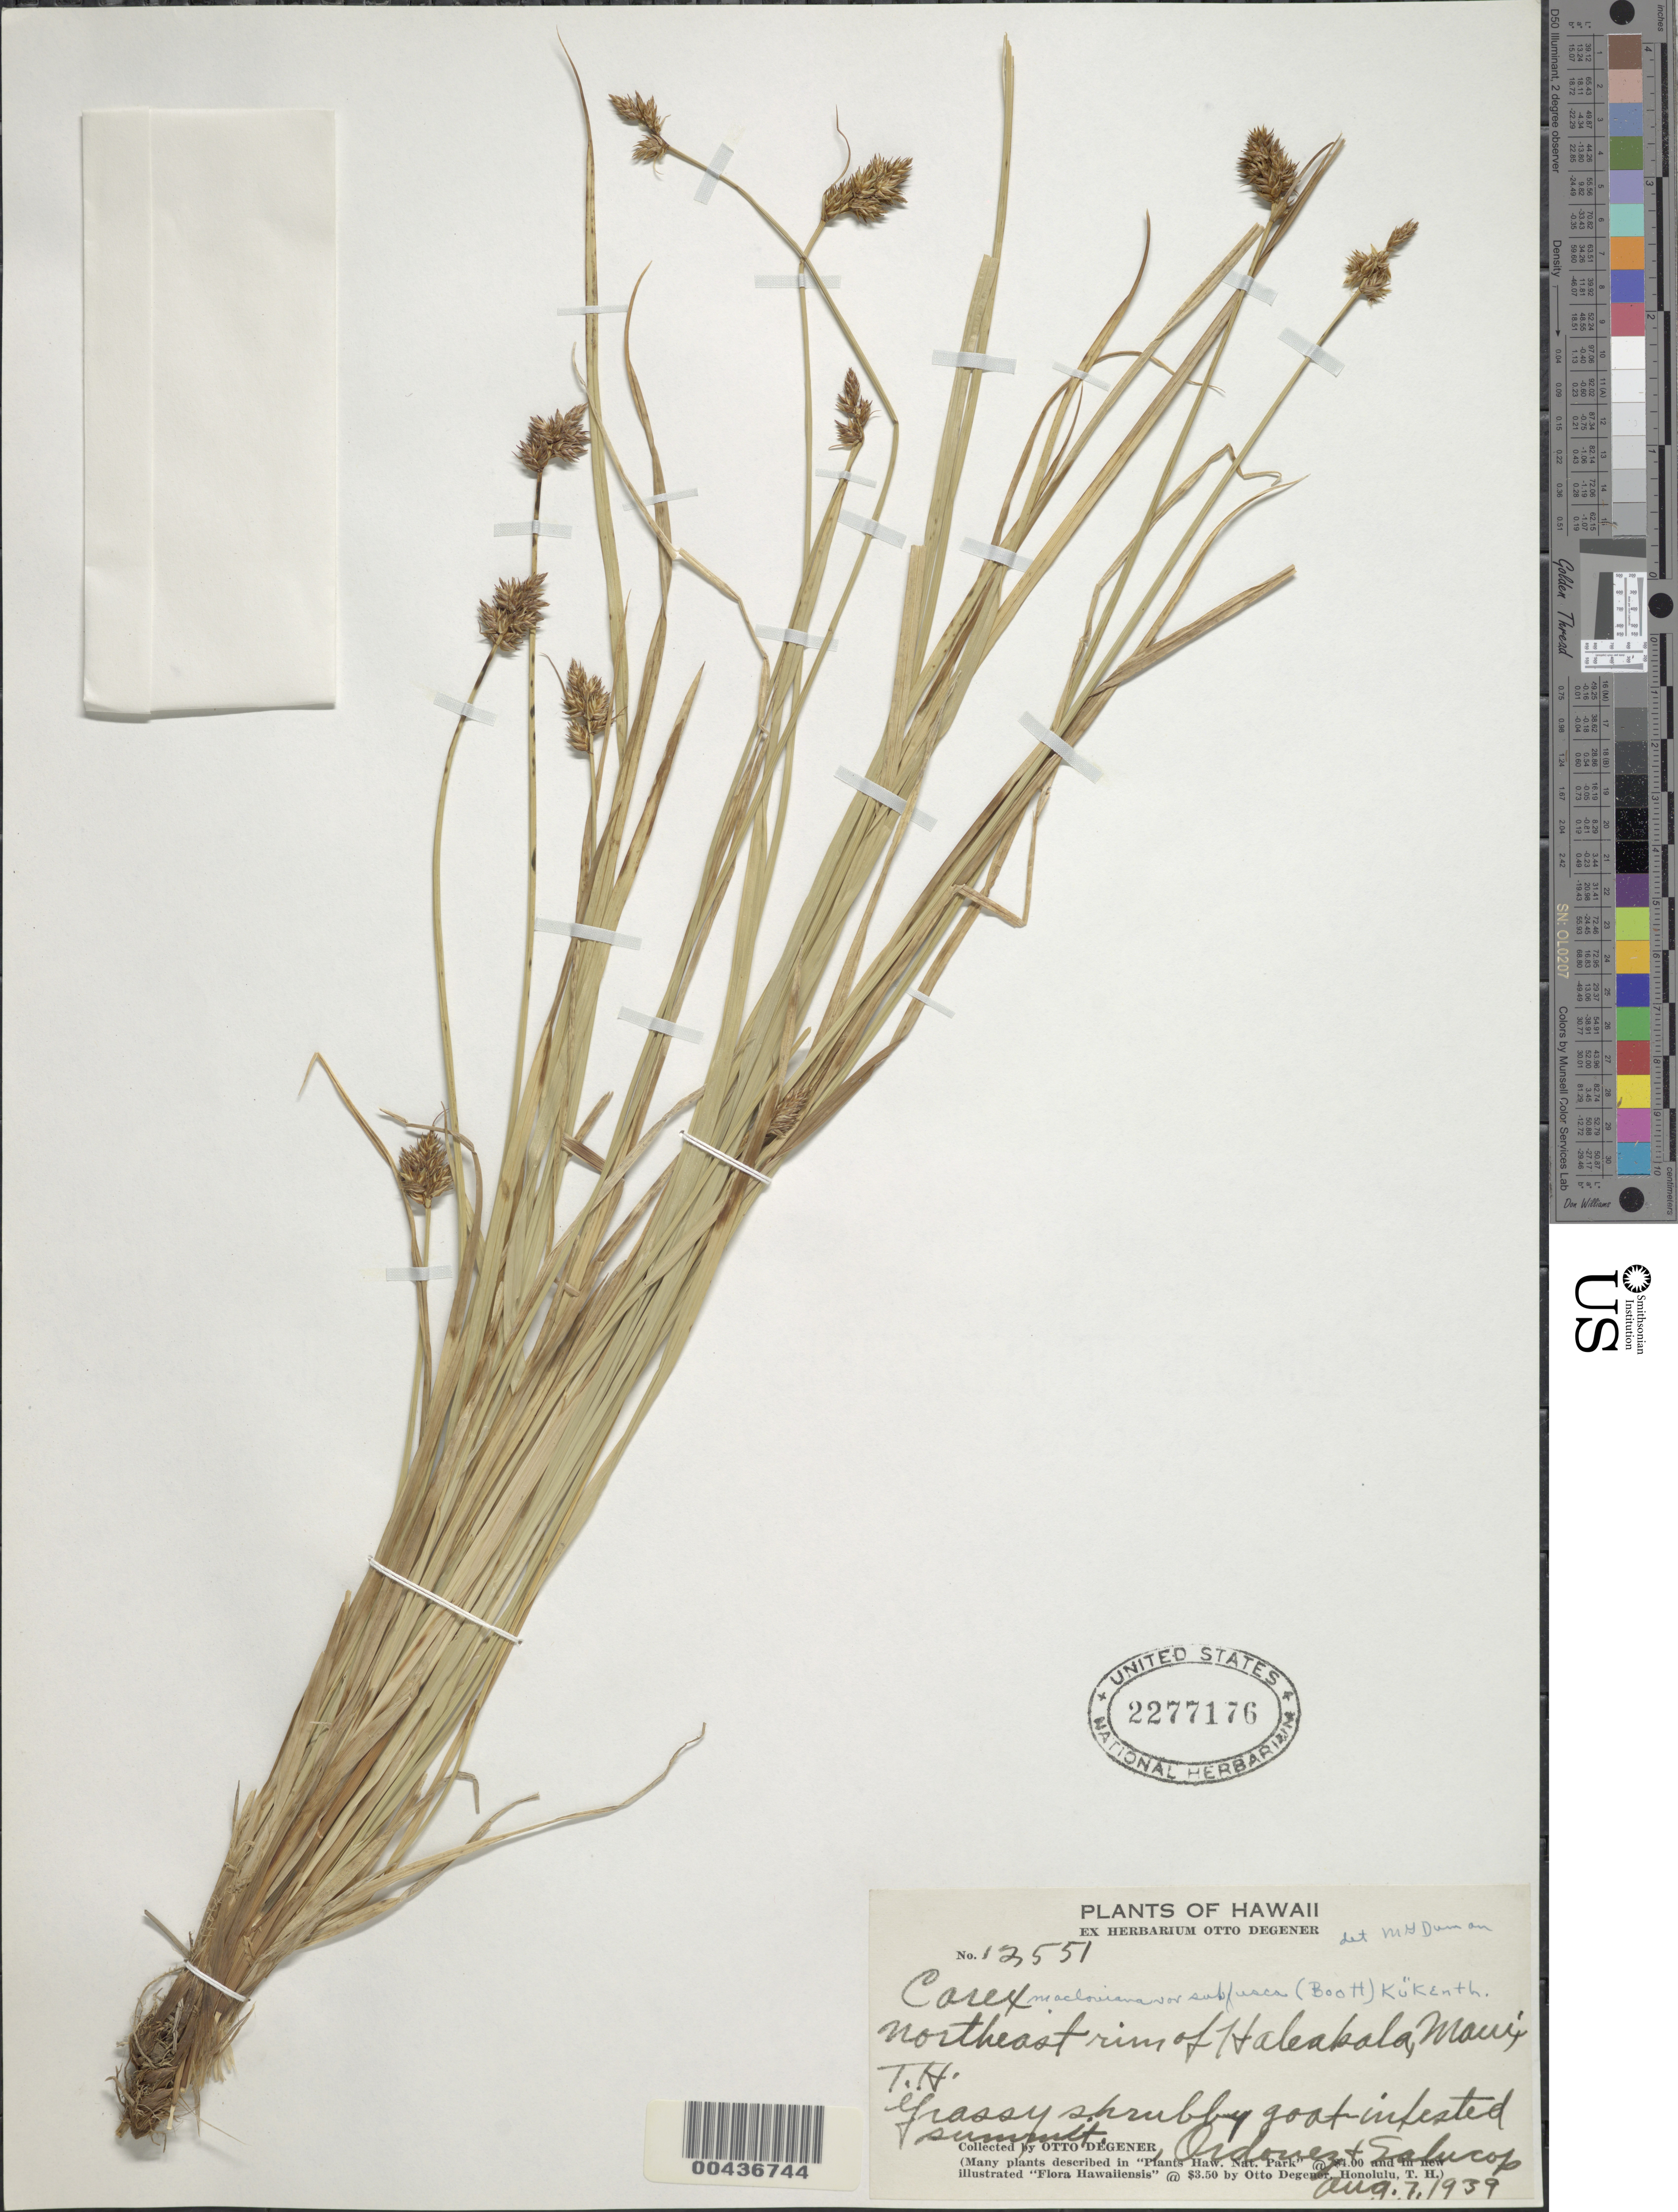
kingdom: Plantae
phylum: Tracheophyta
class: Liliopsida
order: Poales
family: Cyperaceae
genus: Carex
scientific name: Carex subfusca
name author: W. Boott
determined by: Wagner, W. L., (BOT), Smithsonian Institution - National Museum of Natural History (UNITED STATES)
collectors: O. Degener, Ordonez & -- Salucop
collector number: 12551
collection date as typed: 7 Aug 1939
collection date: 1939-08-07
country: United States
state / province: Hawaii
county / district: Maui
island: Maui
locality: NE rim of Haleakala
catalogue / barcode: US 2277176